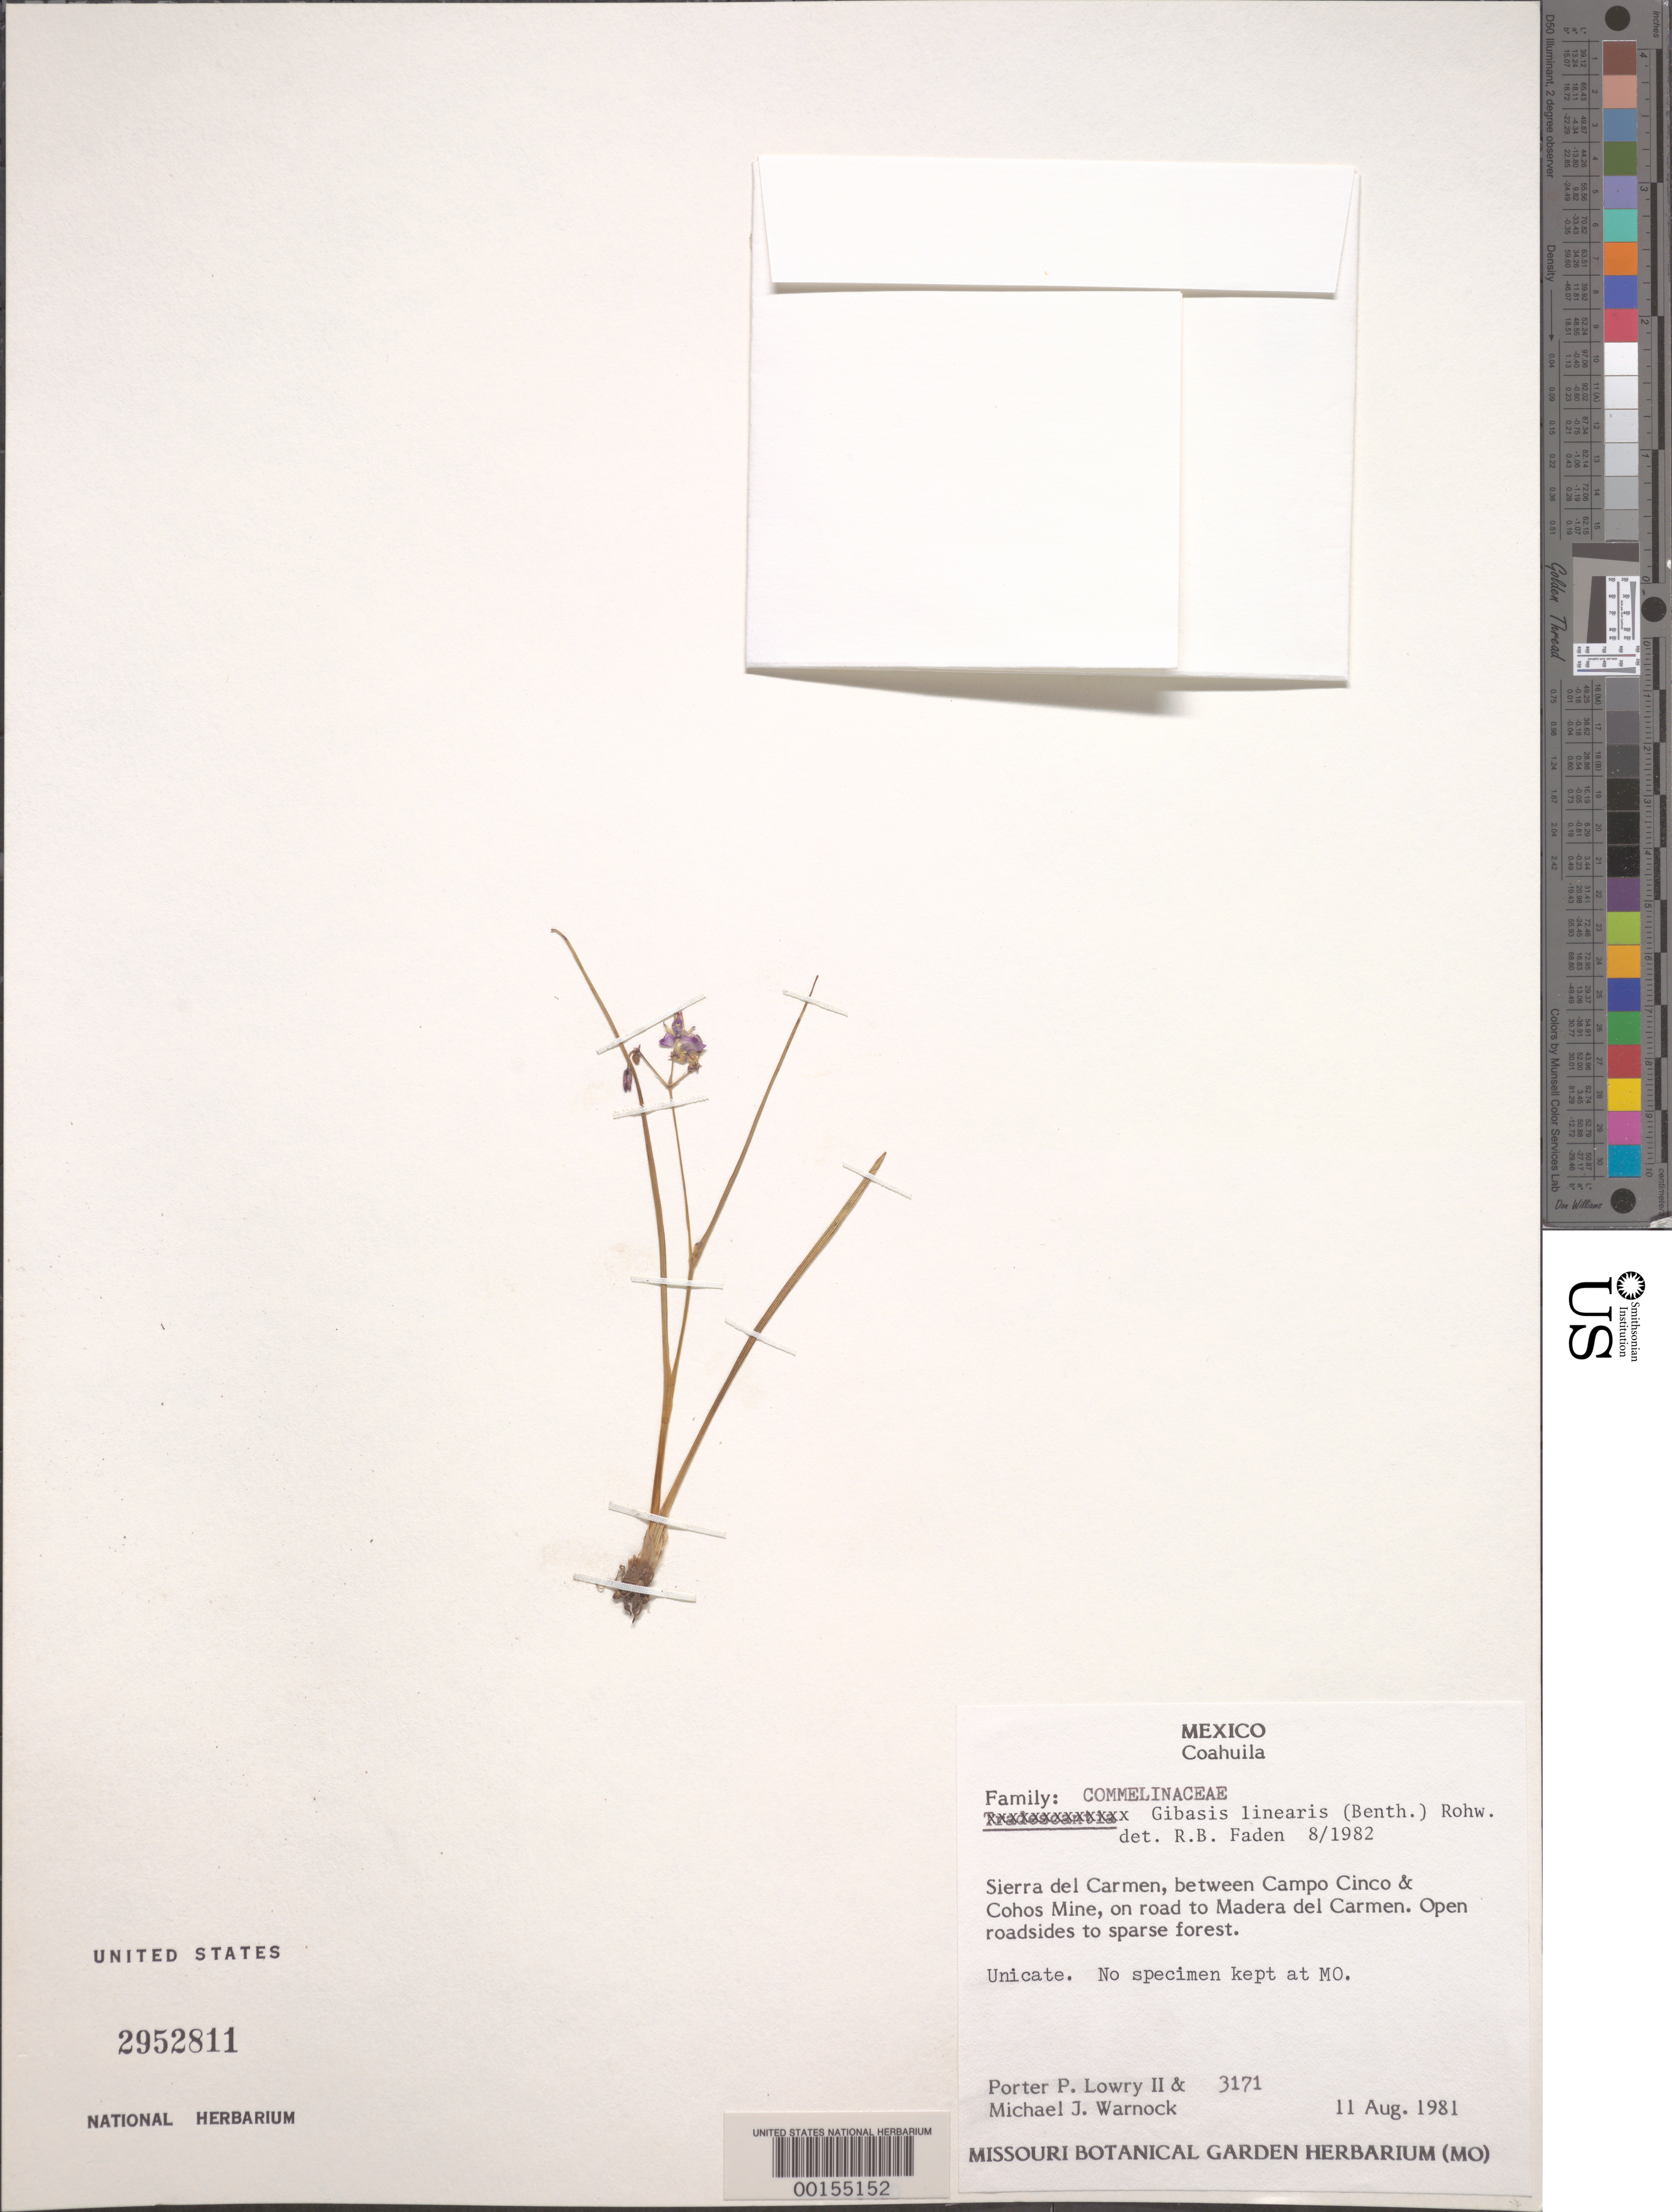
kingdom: Plantae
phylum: Tracheophyta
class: Liliopsida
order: Commelinales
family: Commelinaceae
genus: Gibasis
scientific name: Gibasis linearis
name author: (Benth.) Rohweder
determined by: Faden, Robert B., (US), Smithsonian Institution - National Museum of Natural History (UNITED STATES)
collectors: P. P. Lowry & M. Warnock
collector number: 3171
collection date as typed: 11 Aug 1981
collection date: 1981-08-11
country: Mexico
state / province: Coahuila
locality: Sierra del Carmen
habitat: Open roadsides to sparse forest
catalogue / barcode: US 2952811